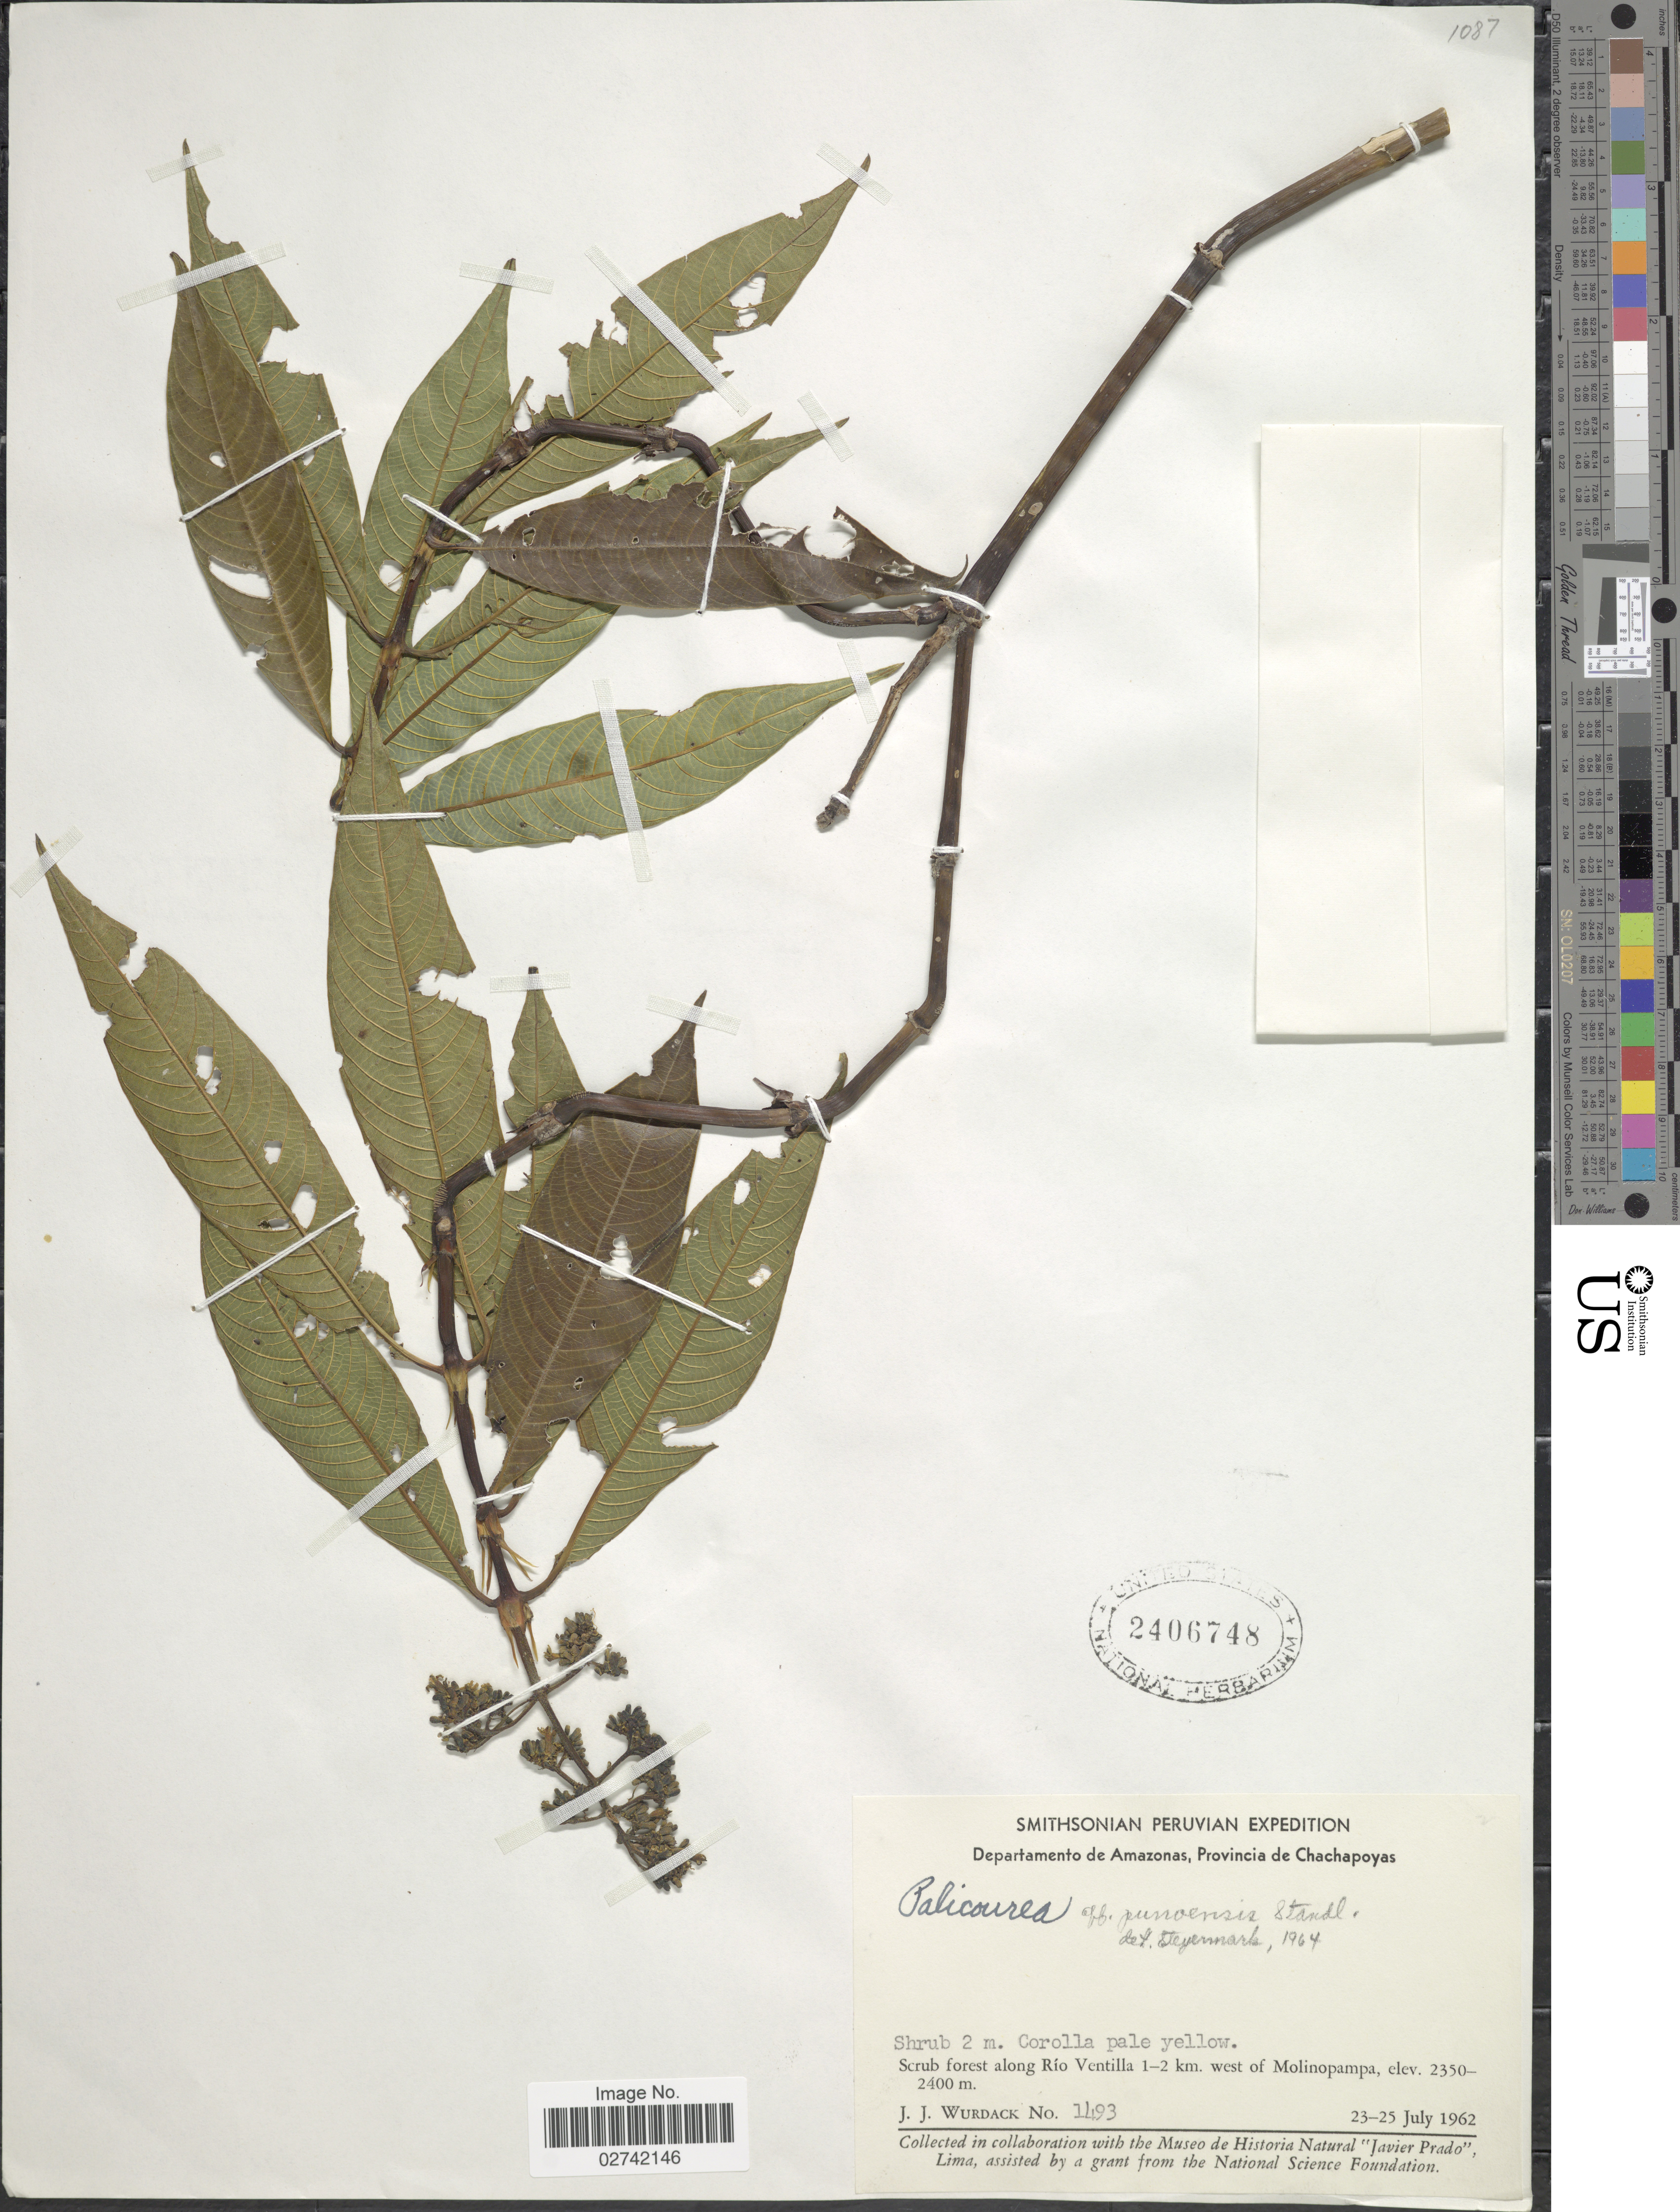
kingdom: Plantae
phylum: Tracheophyta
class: Magnoliopsida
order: Gentianales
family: Rubiaceae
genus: Palicourea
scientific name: Palicourea punoensis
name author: Standl.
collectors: J. J. Wurdack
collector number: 1493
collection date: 1962-07-23/1962-07-25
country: Peru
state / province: Amazonas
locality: Departamento de Amazonas, Provincia de Chachapoyas, Scrub forest along Rio Ventilla 1-2 km. west of Molinopampa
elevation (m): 2350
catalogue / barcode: US 2406748